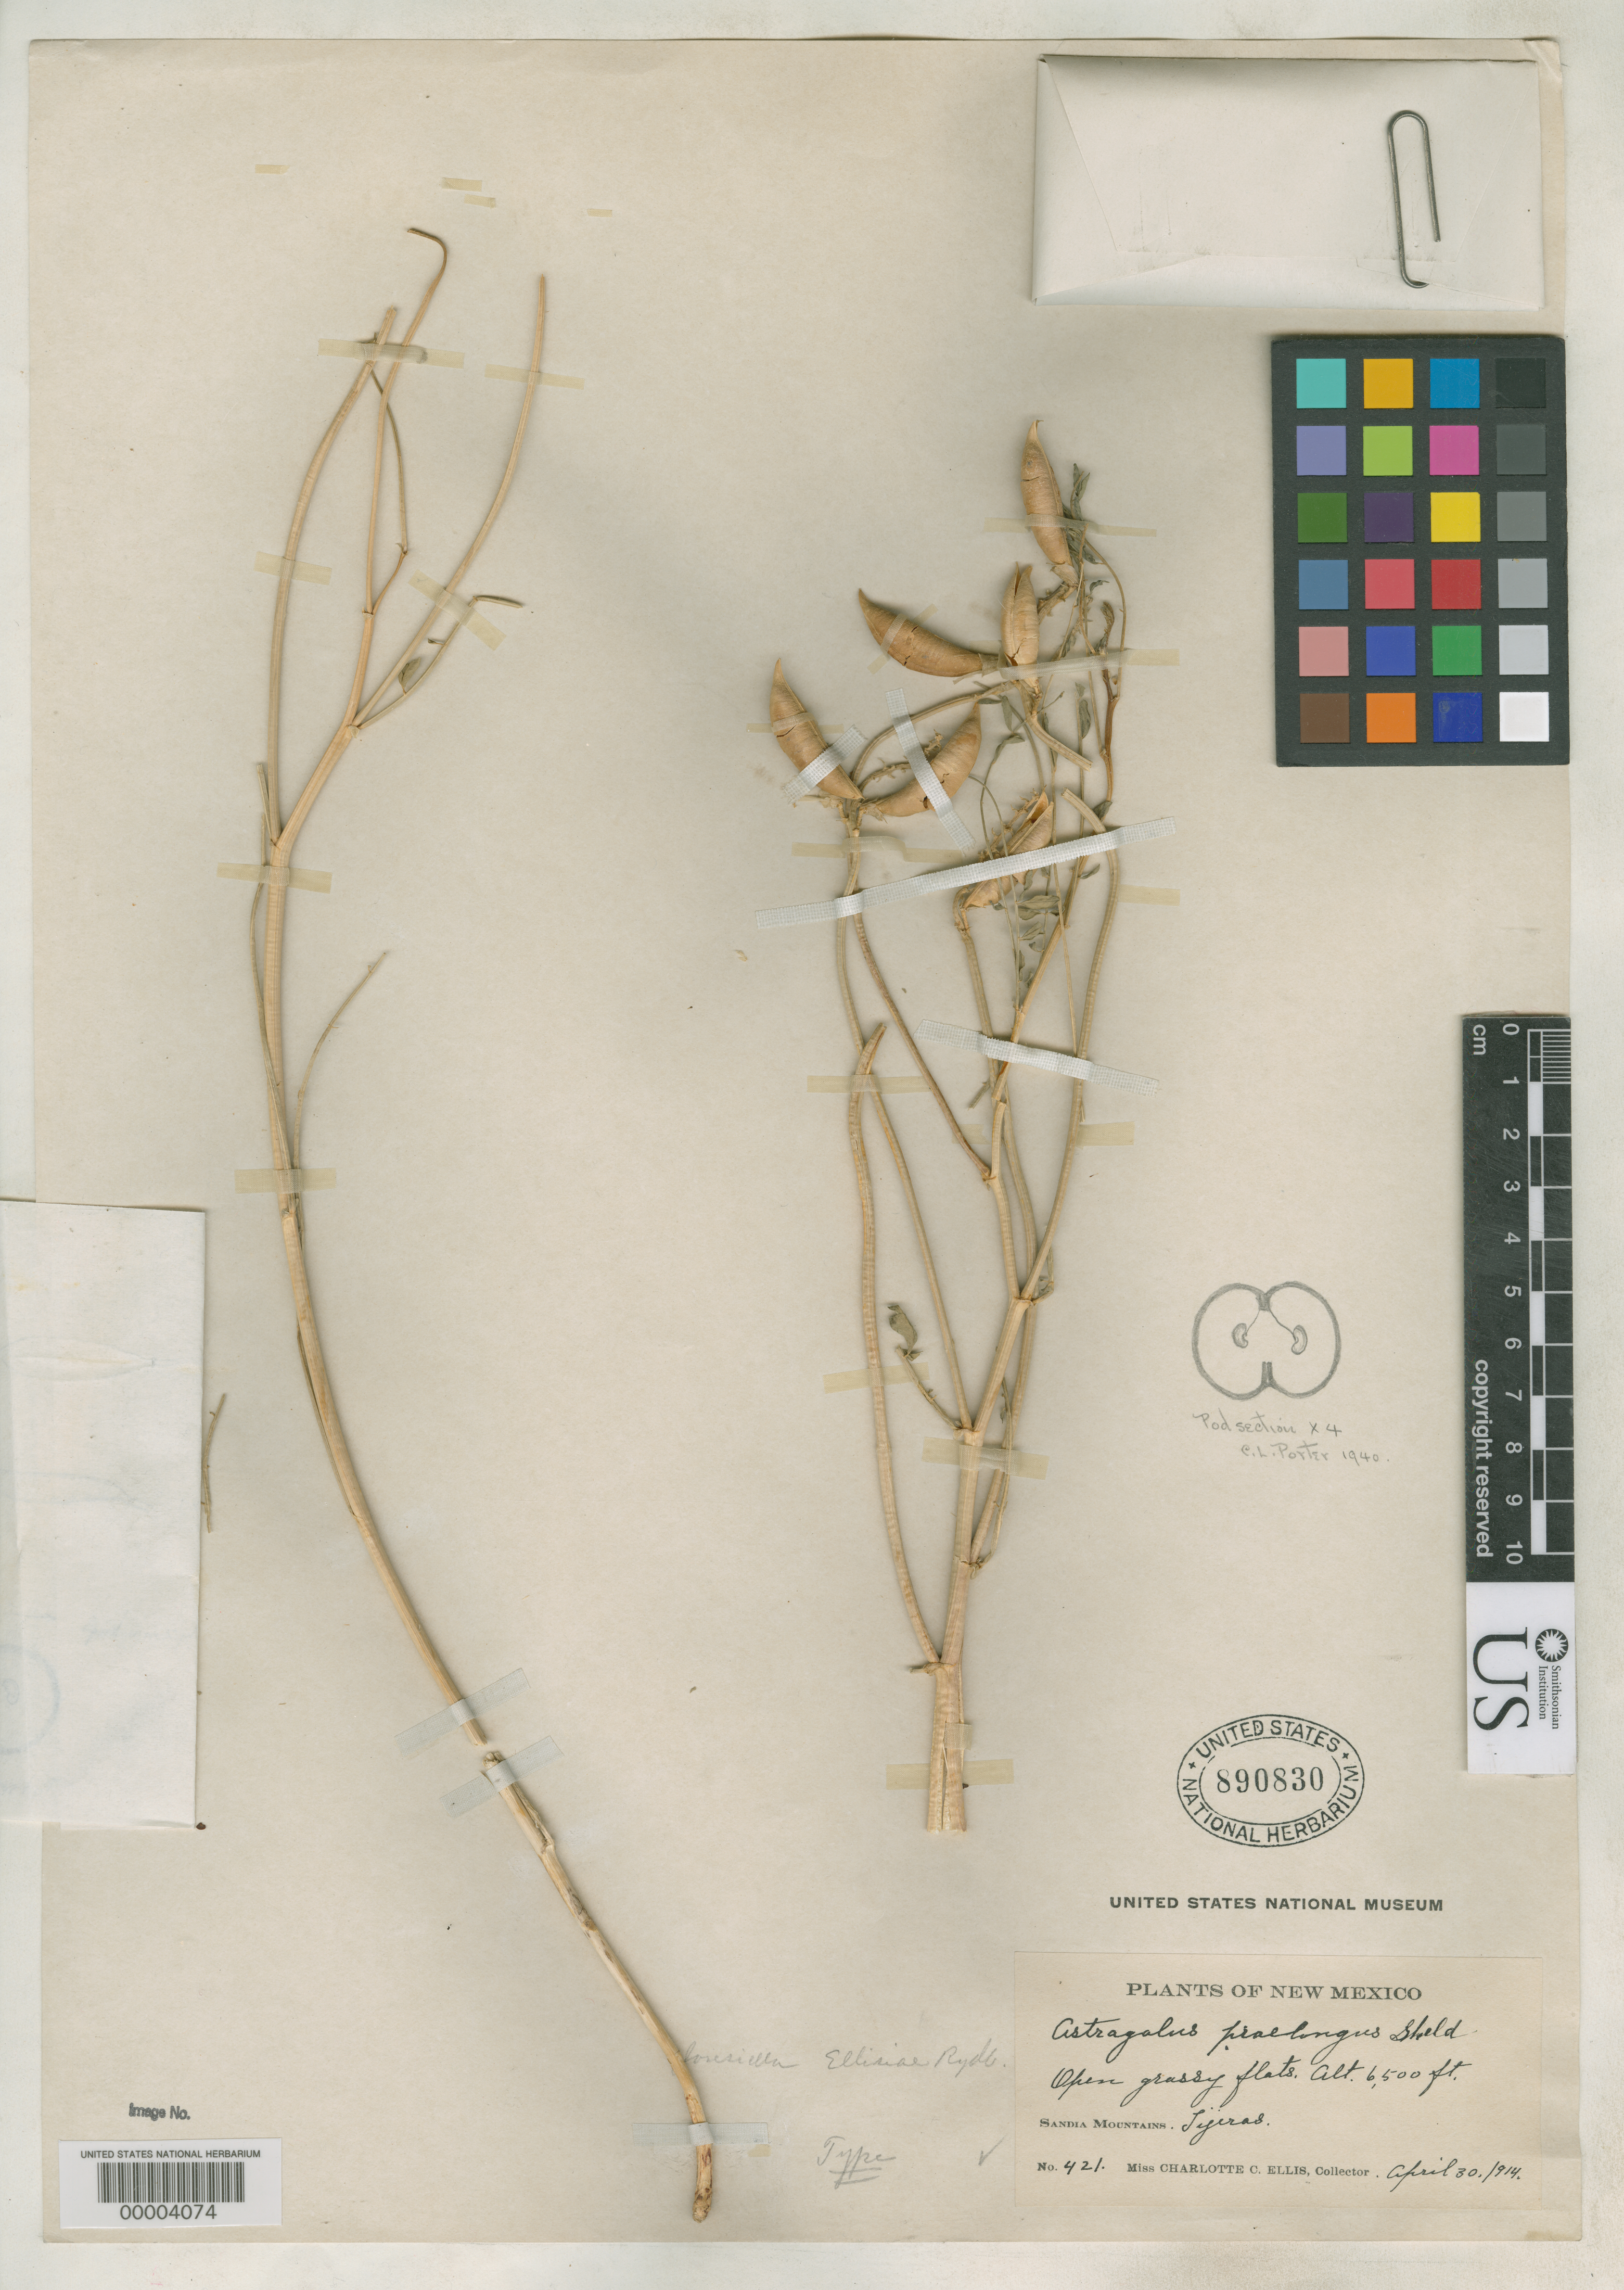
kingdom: Plantae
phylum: Tracheophyta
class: Magnoliopsida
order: Fabales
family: Fabaceae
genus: Jonesiella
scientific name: Jonesiella ellisiae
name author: Rydb.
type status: Holotype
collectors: C. C. Ellis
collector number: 421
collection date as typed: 30 Apr 1914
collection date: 1914-04-30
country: United States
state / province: New Mexico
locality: Sandia Mtns., Lijiras.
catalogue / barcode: US 890830